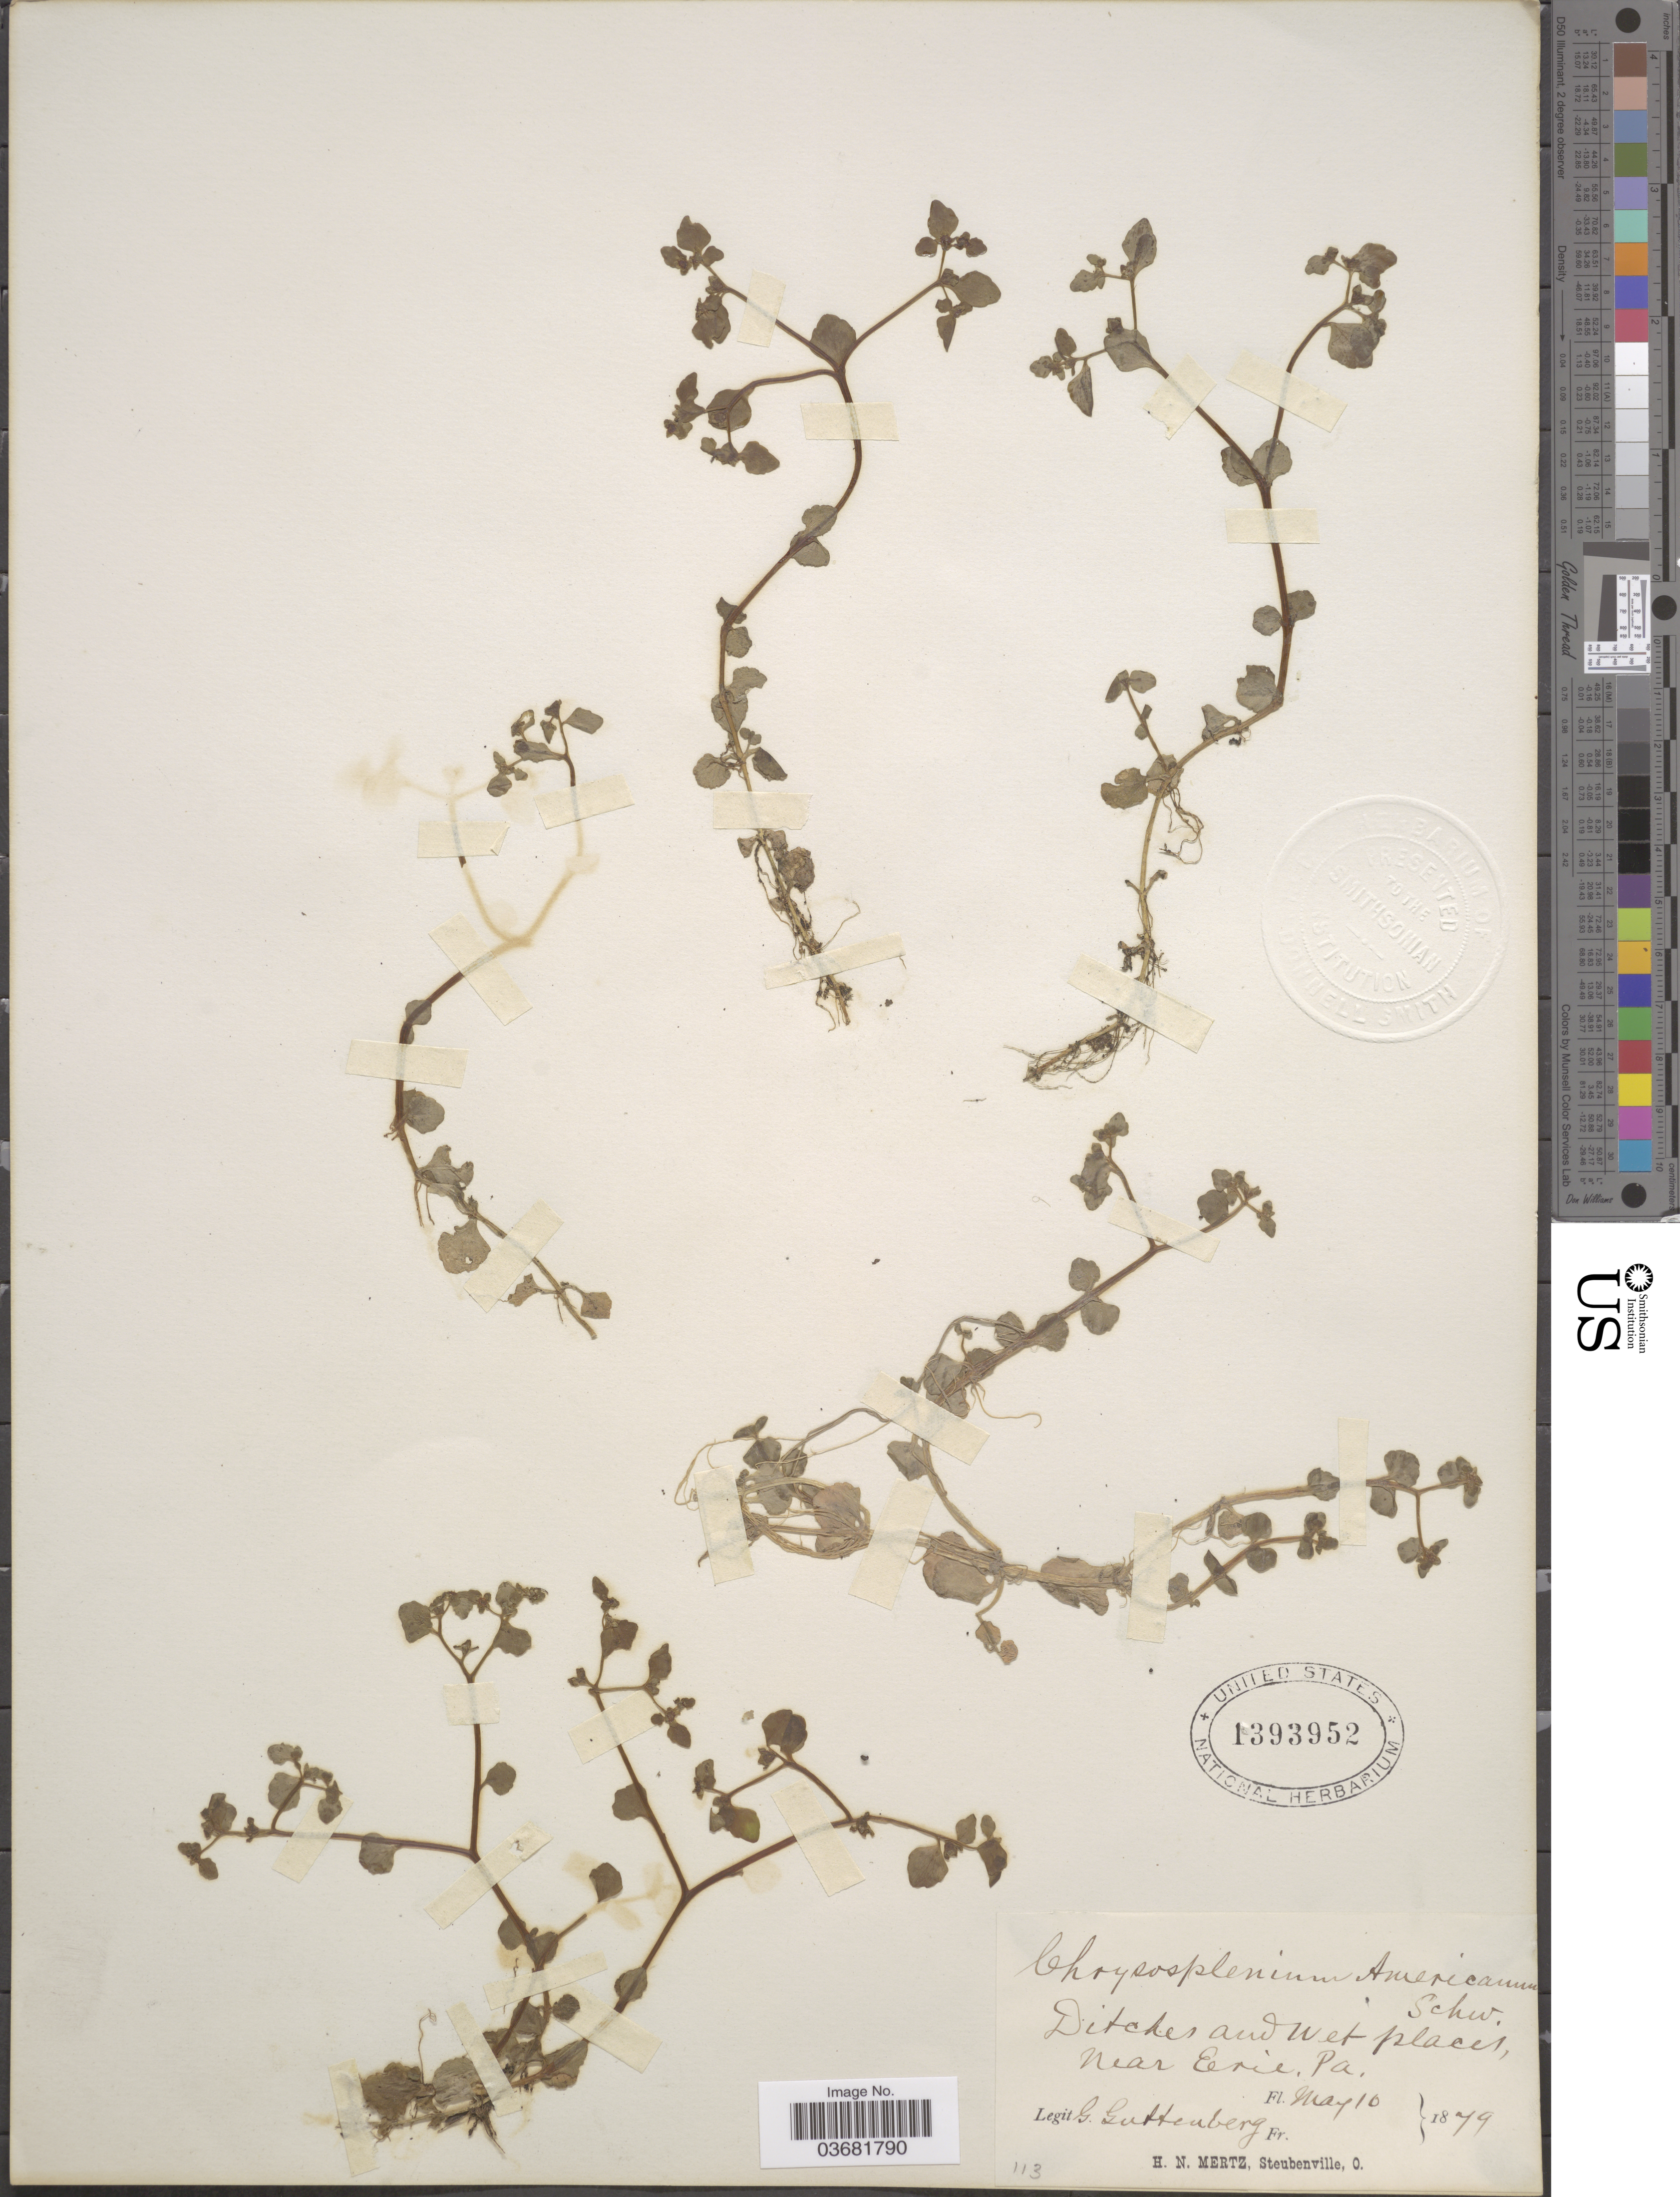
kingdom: Plantae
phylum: Tracheophyta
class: Magnoliopsida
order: Saxifragales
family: Saxifragaceae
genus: Chrysosplenium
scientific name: Chrysosplenium americanum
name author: Schwein.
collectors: G. Guttenberg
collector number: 113?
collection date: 1879-05-10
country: United States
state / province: Pennsylvania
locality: Ditches and wet places, near Erie.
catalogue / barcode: US 1393952